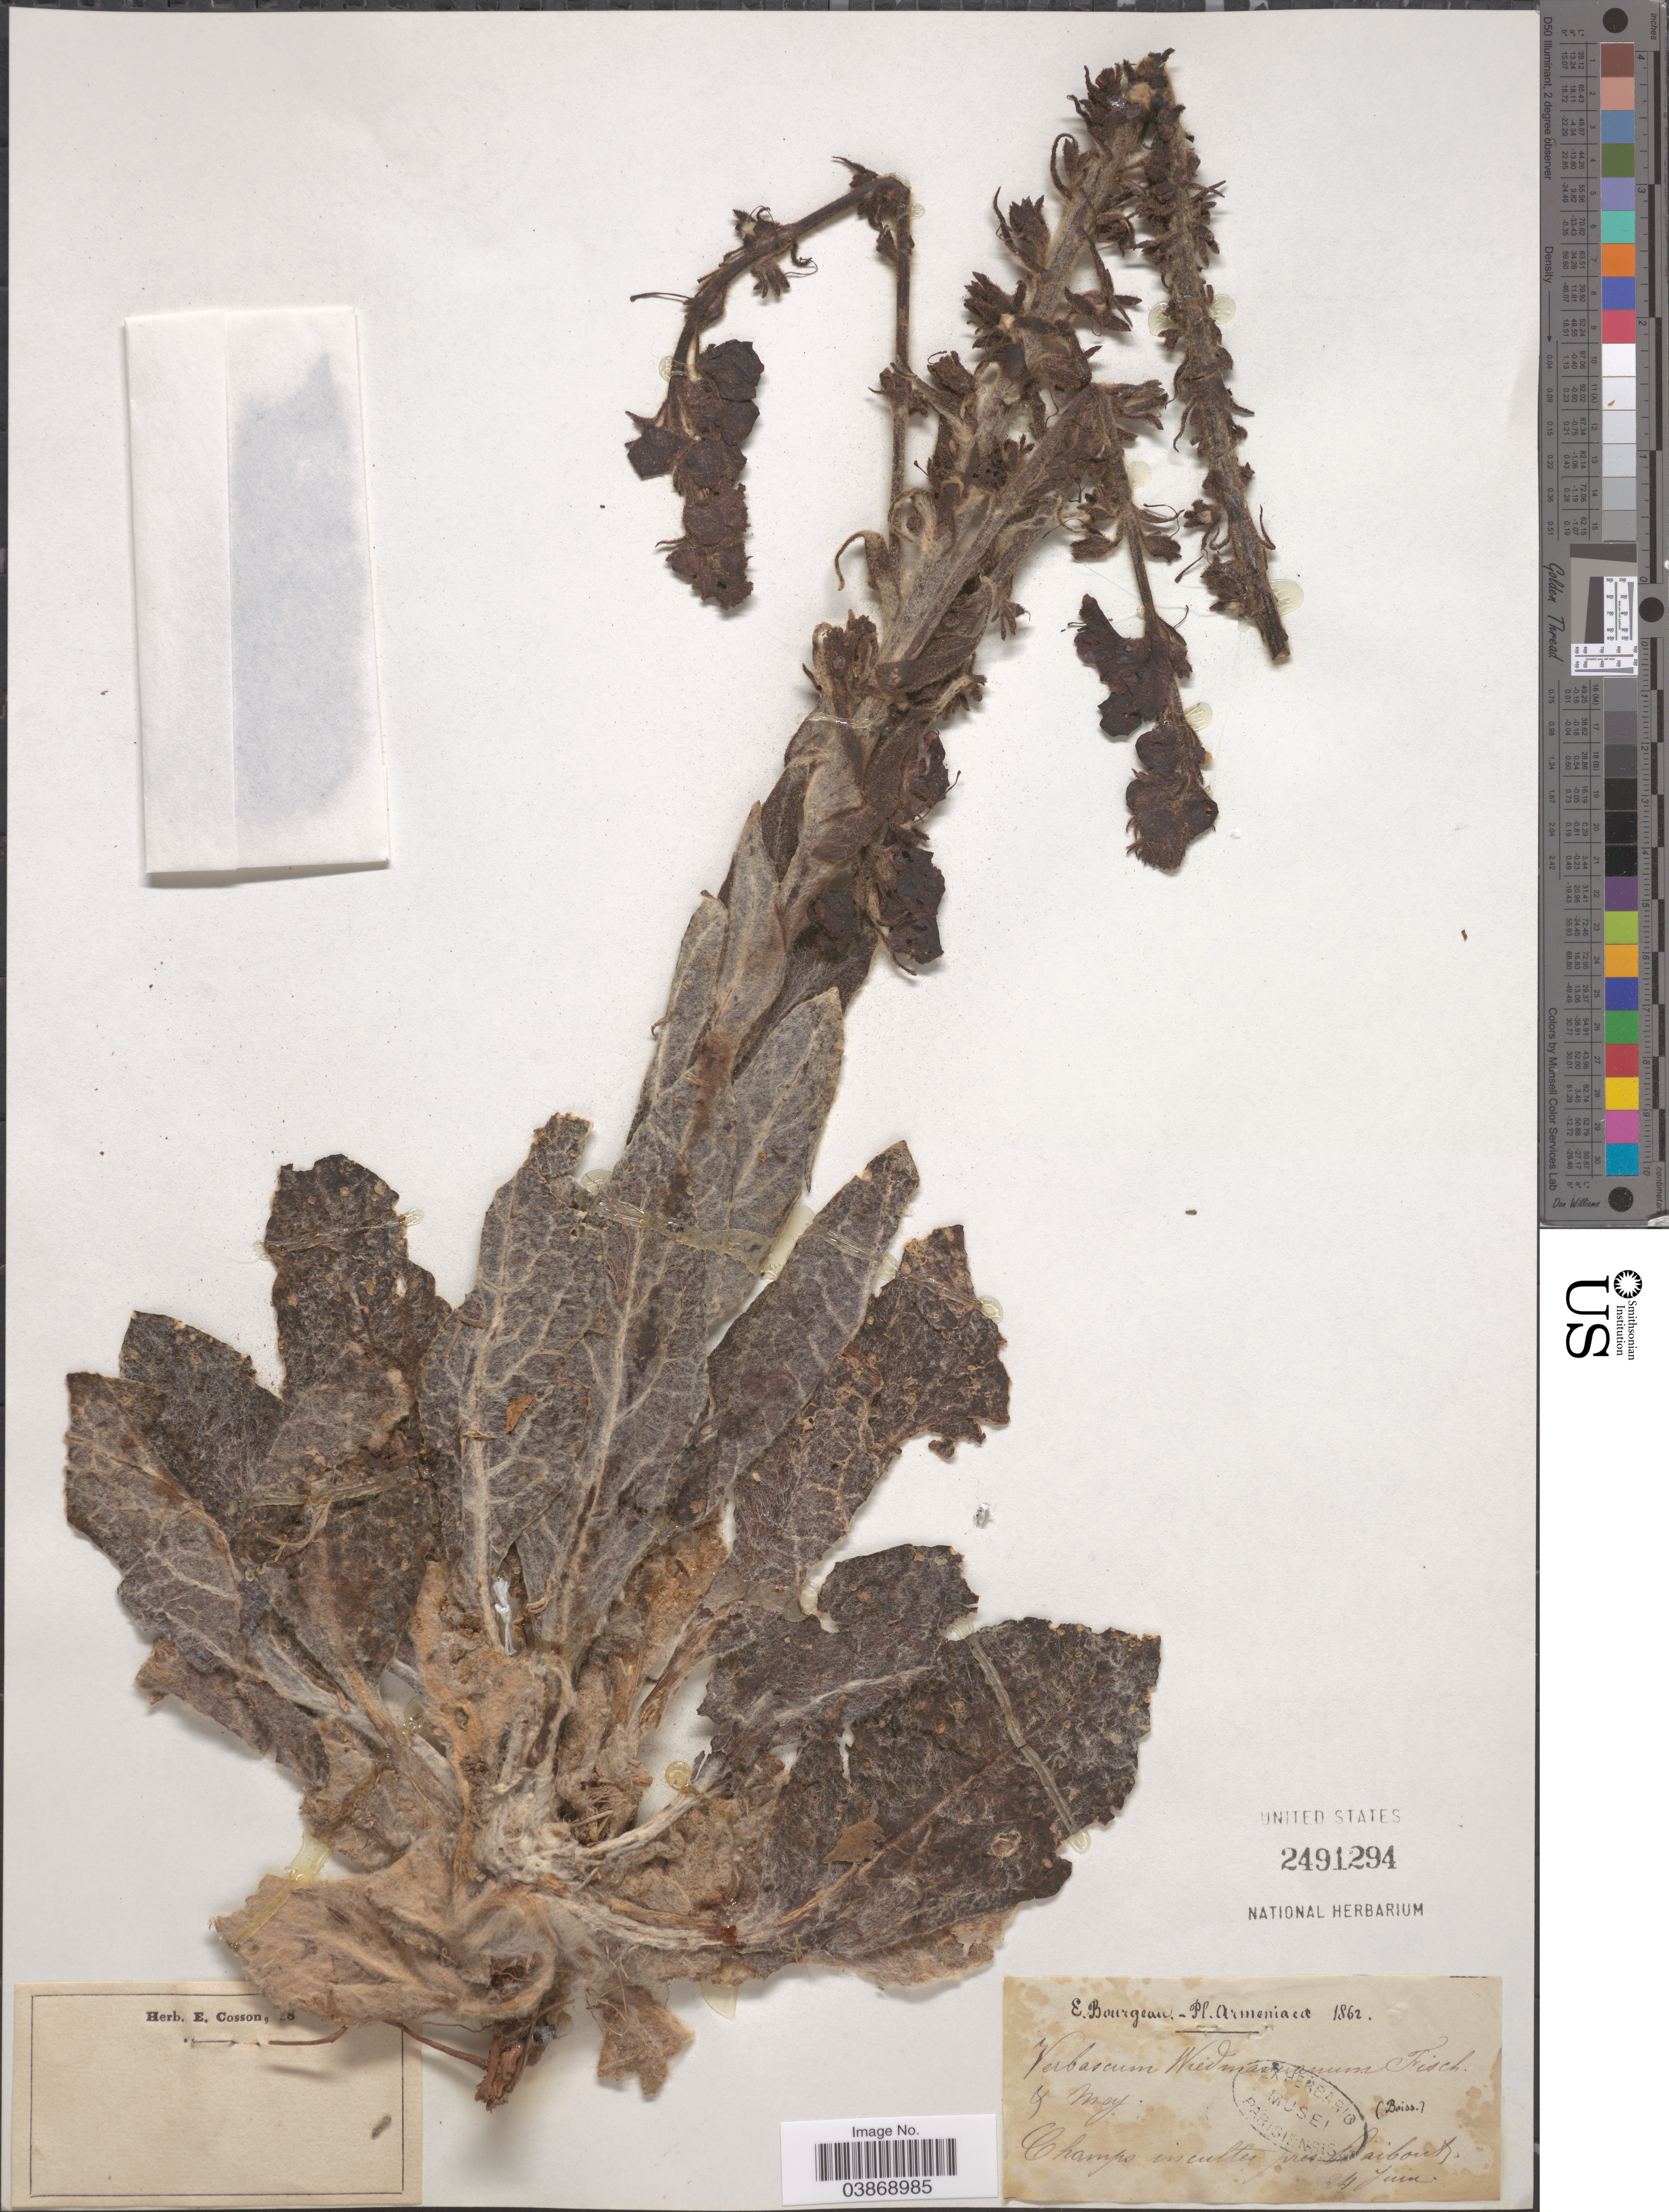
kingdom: Plantae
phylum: Tracheophyta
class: Magnoliopsida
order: Lamiales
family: Scrophulariaceae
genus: Verbascum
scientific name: Verbascum wiedmannianum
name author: Fisch. & C.A. Mey.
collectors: E. Bourgeau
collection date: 1862-06-24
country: Armenia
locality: Champs incultes pres Baibout.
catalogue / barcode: US 2491294